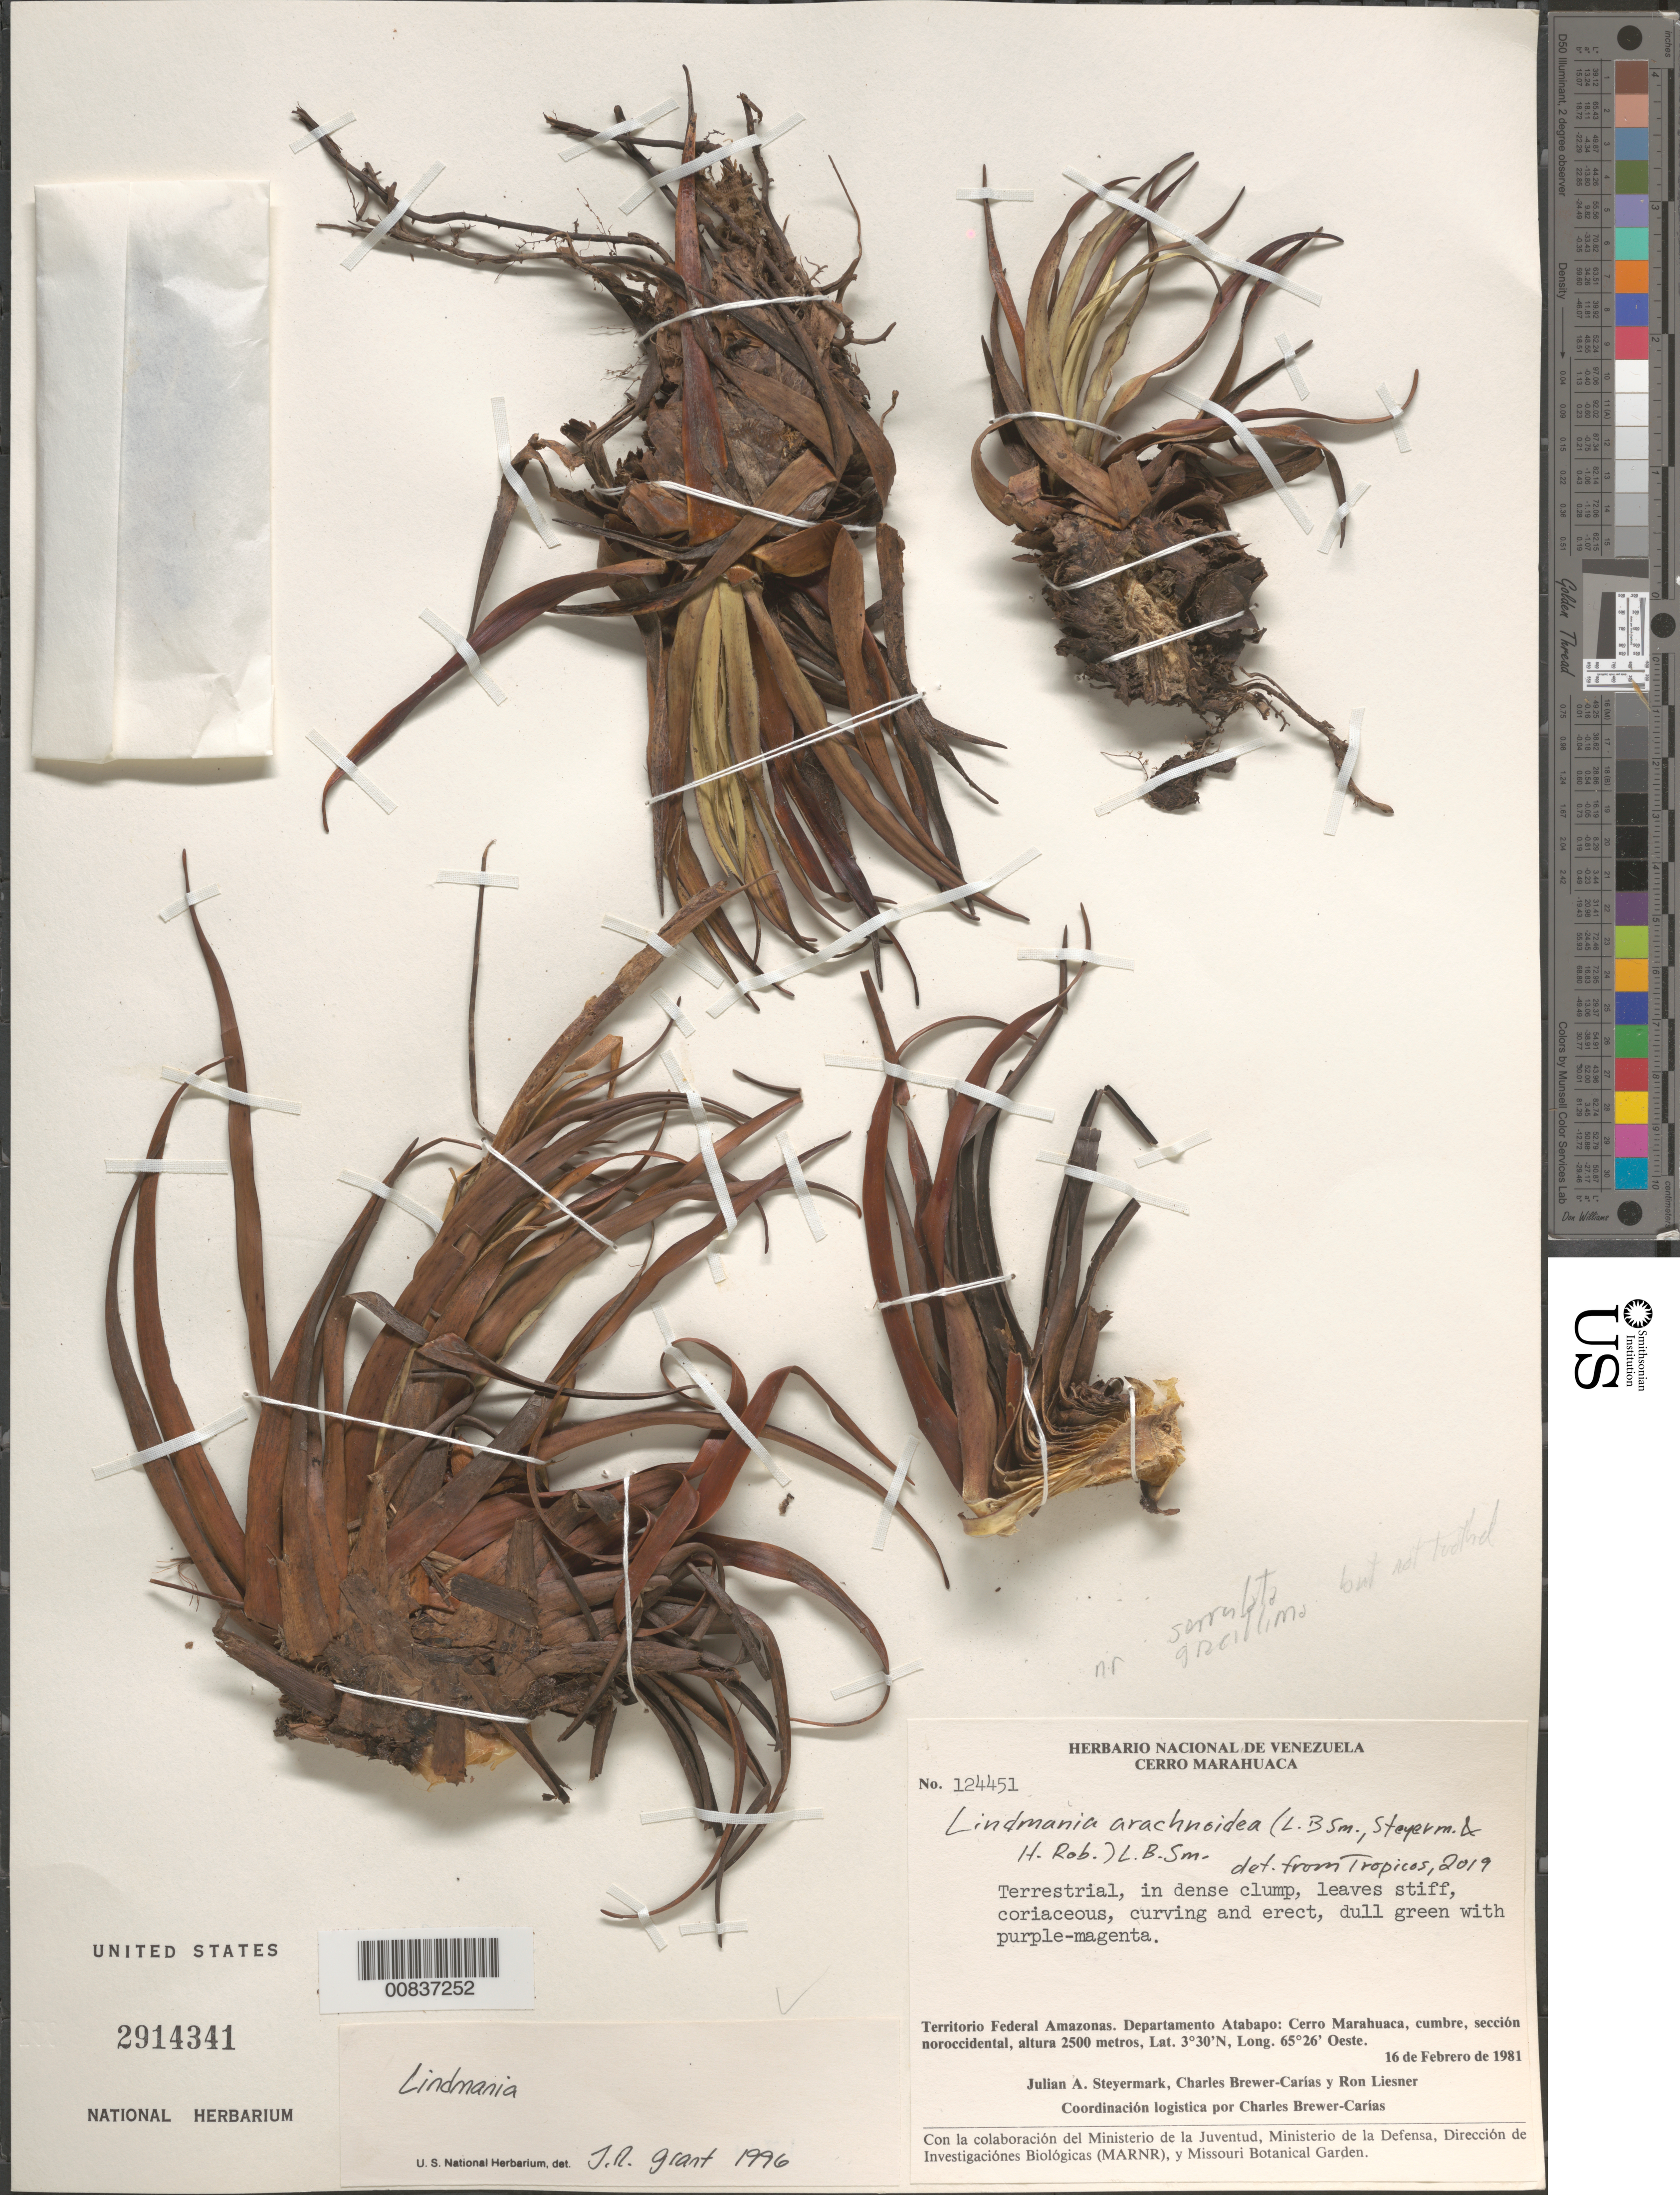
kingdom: Plantae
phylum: Tracheophyta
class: Liliopsida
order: Poales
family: Bromeliaceae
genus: Lindmania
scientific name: Lindmania arachnoidea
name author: (L.B. Sm. et al.) L.B. Sm.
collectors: J. Steyermark, C. Brewer-Carias & R. L. Liesner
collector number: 124451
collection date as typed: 16-Feb-81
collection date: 1981-02-16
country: Venezuela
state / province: Amazonas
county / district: Atures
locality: Cerro Marahuaca, cumbre, seccion NO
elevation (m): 2500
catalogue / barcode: US 2914341